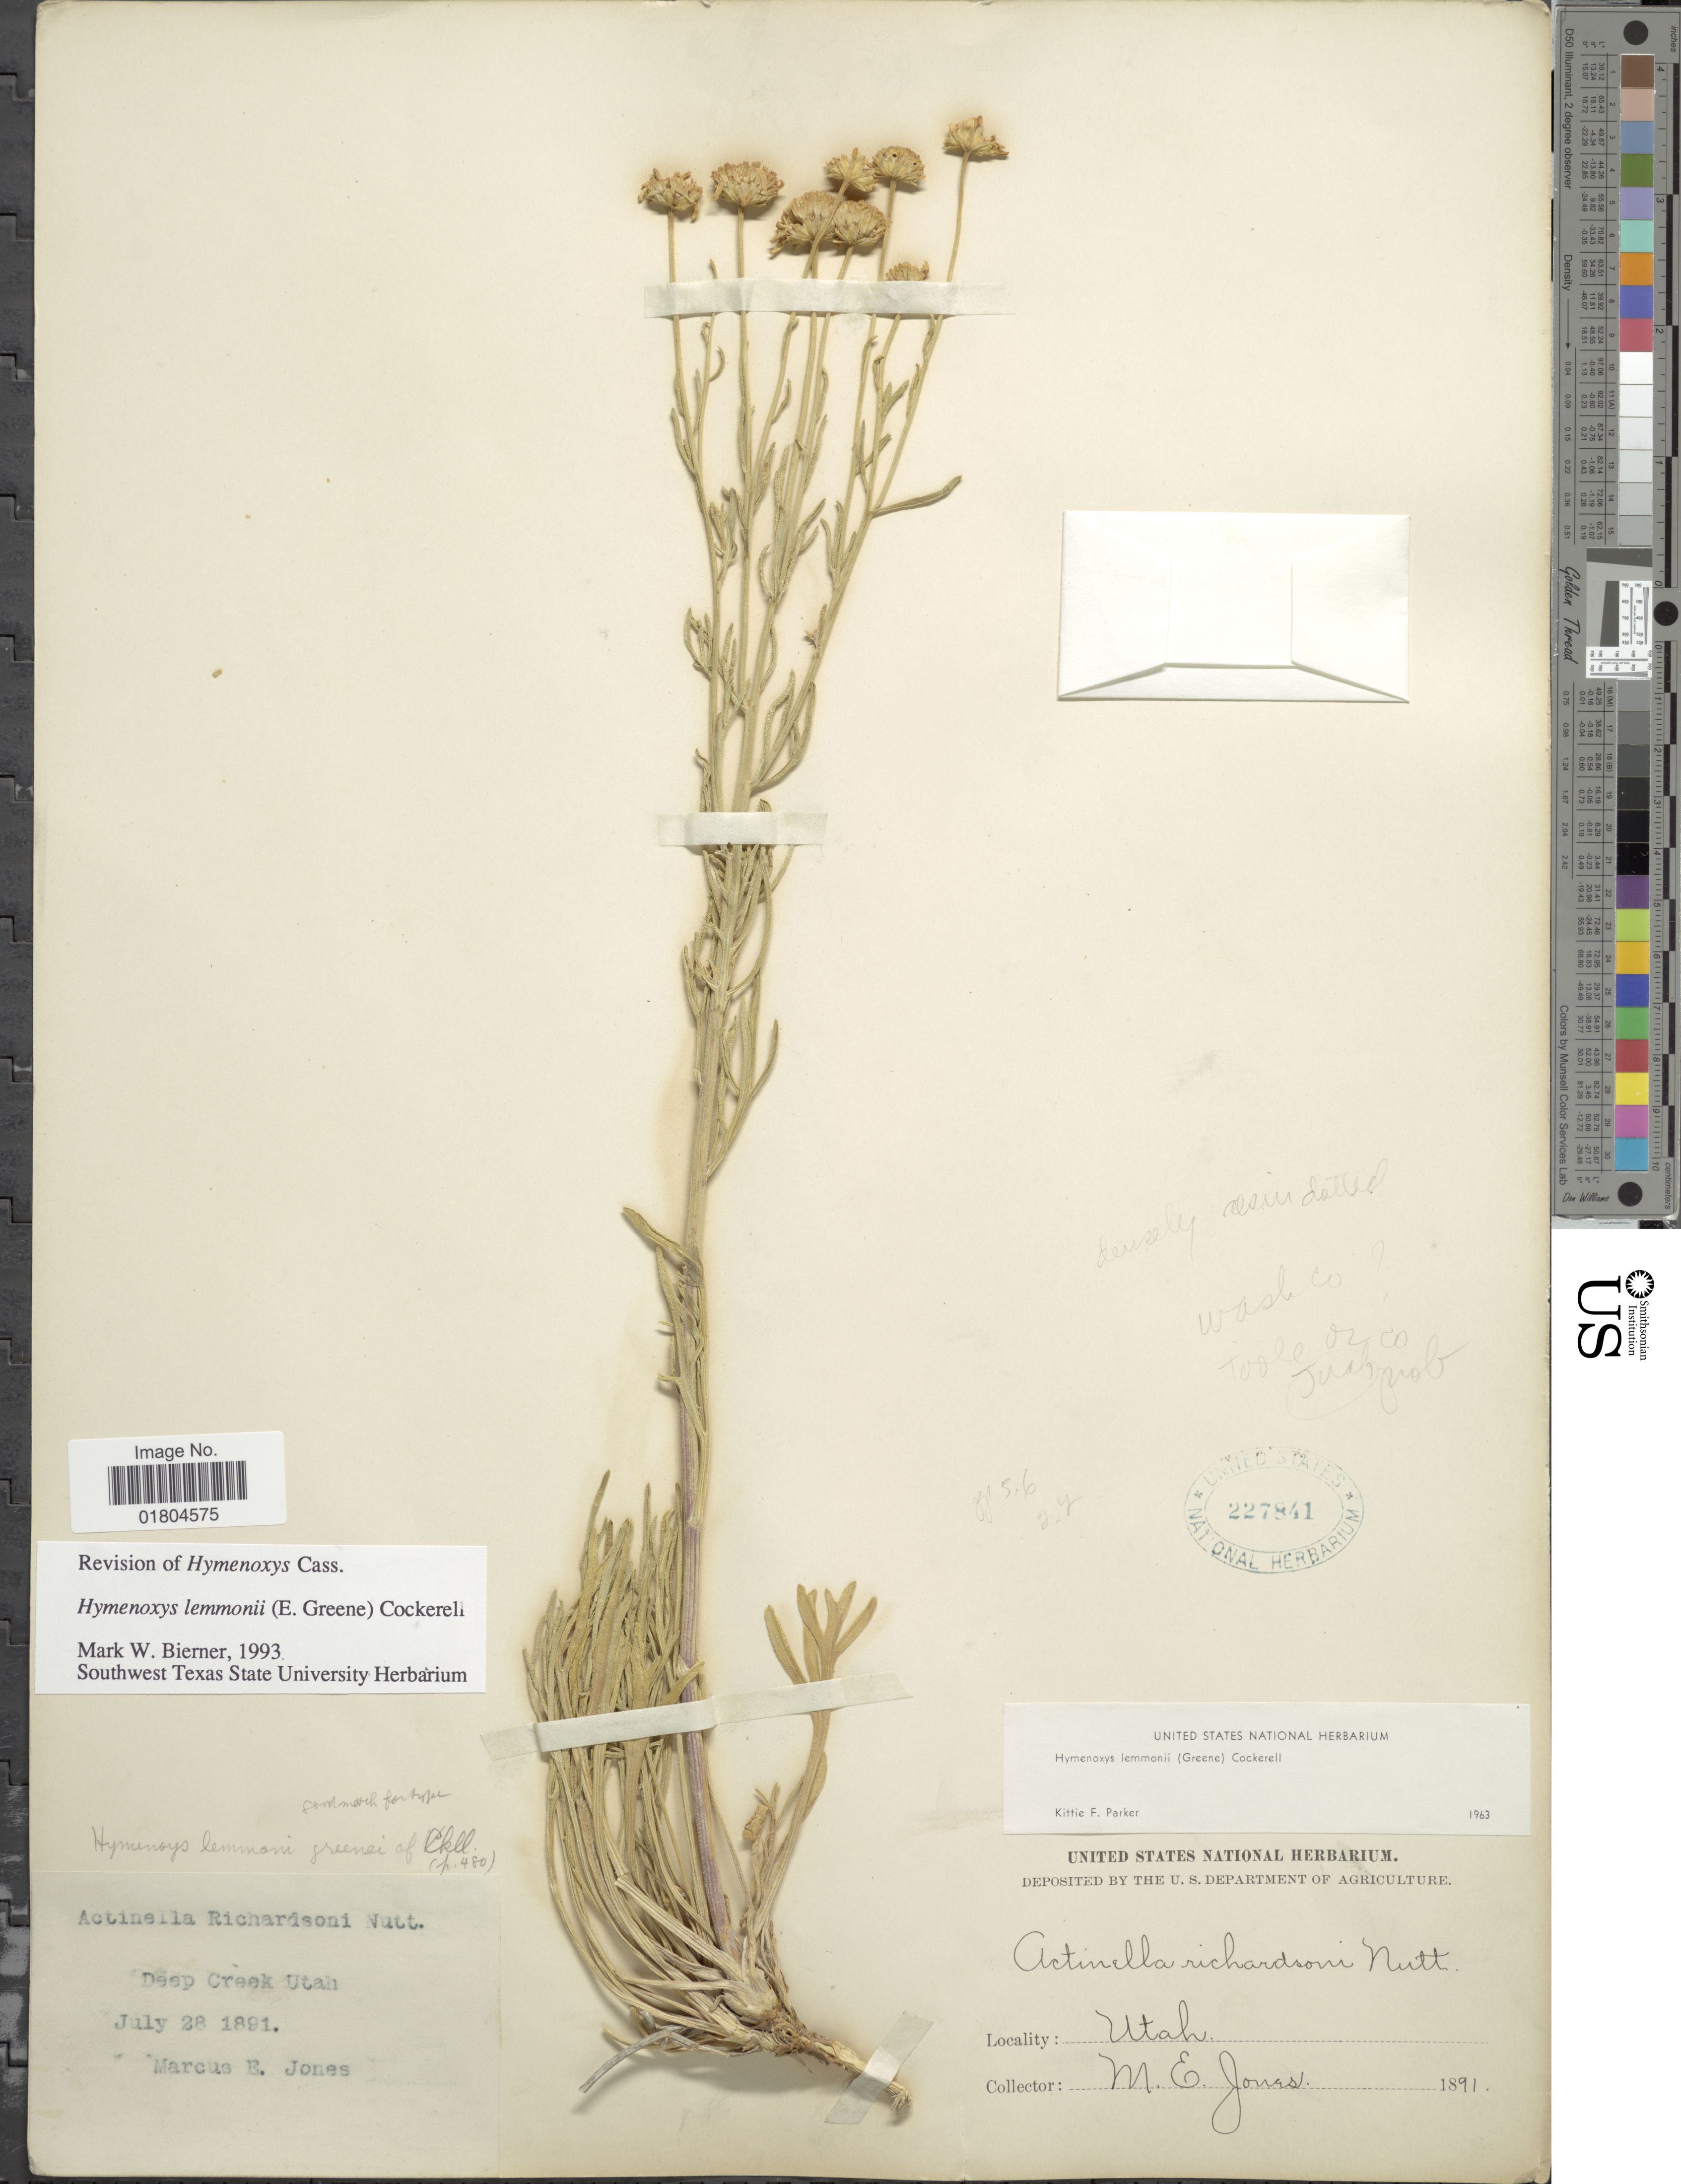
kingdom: Plantae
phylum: Tracheophyta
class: Magnoliopsida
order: Asterales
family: Asteraceae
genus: Hymenoxys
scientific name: Hymenoxys lemmonii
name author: (Greene) Cockerell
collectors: M. E. Jones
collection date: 1891-07-27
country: United States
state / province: Utah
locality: Deep Creek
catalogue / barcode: US 227841